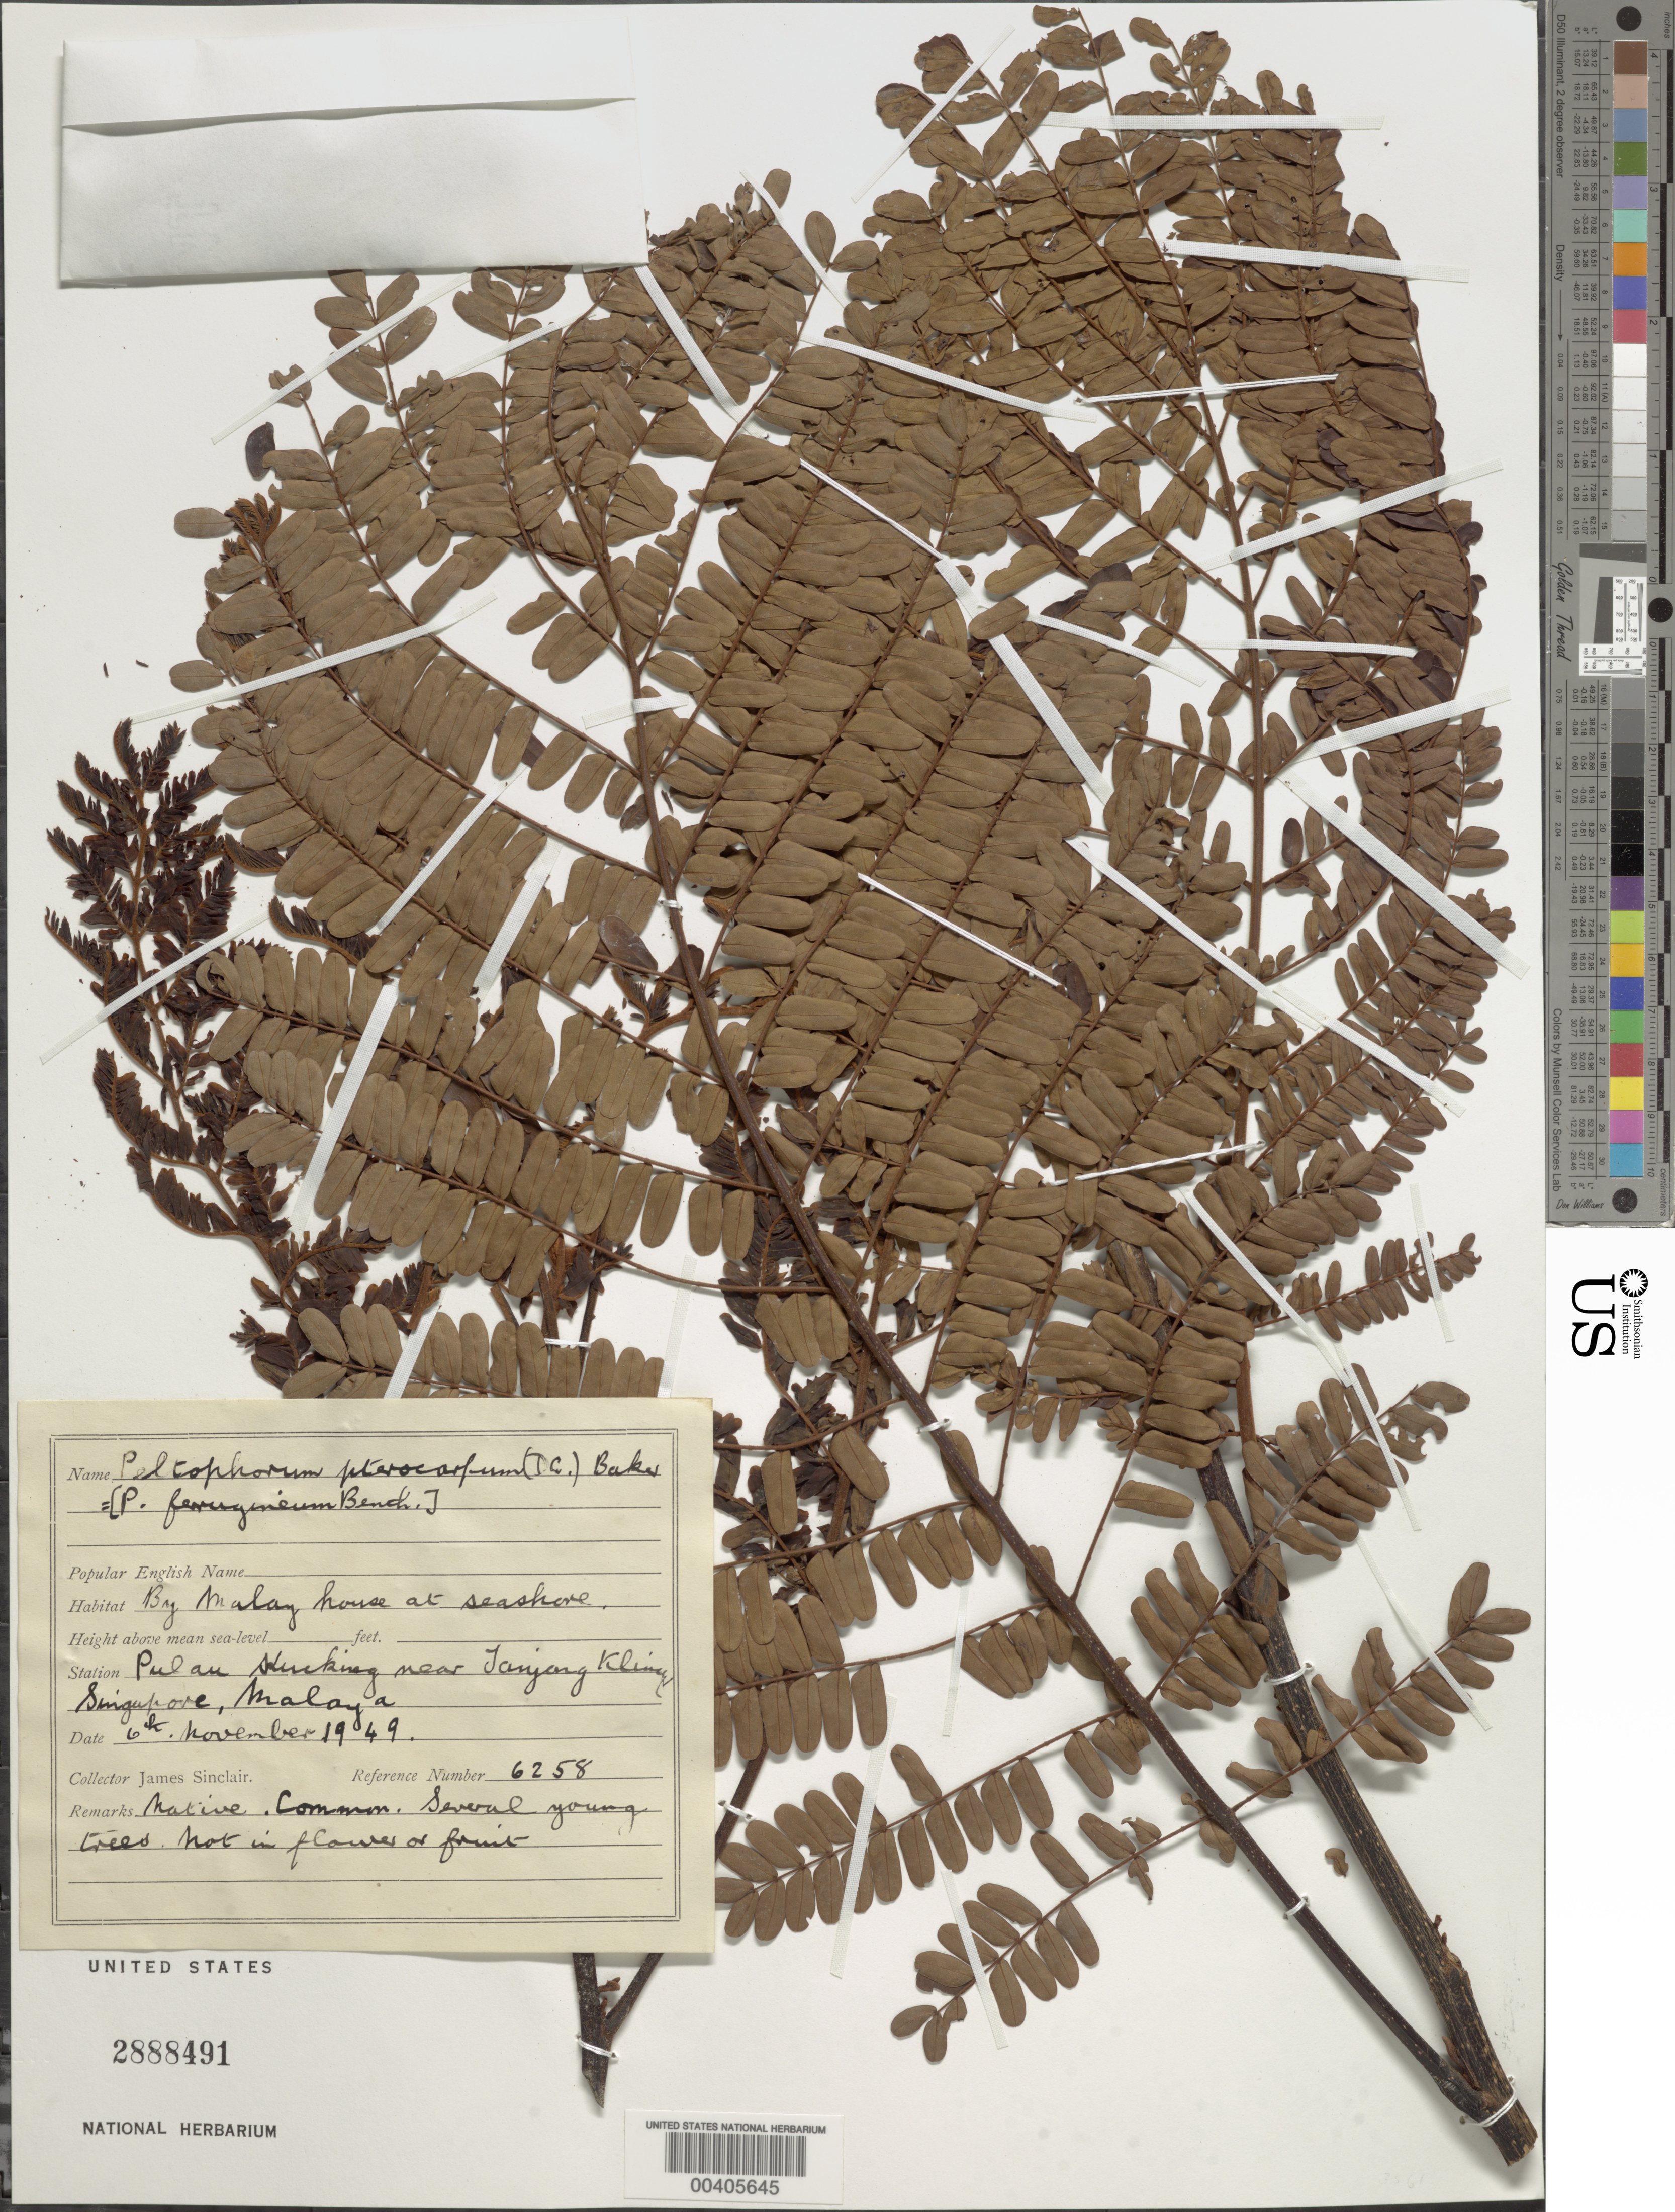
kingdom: Plantae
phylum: Tracheophyta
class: Magnoliopsida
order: Fabales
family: Fabaceae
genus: Peltophorum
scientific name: Peltophorum pterocarpum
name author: (DC.) Backer ex K. Heyne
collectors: J. Sinclair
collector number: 6258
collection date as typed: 06 Nov 1949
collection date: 1949-11-06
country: Singapore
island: Pulau Kunking ?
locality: Pulau kunking near tanjang klin... (illegible) [Malay Peninsula]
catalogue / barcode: US 2888491